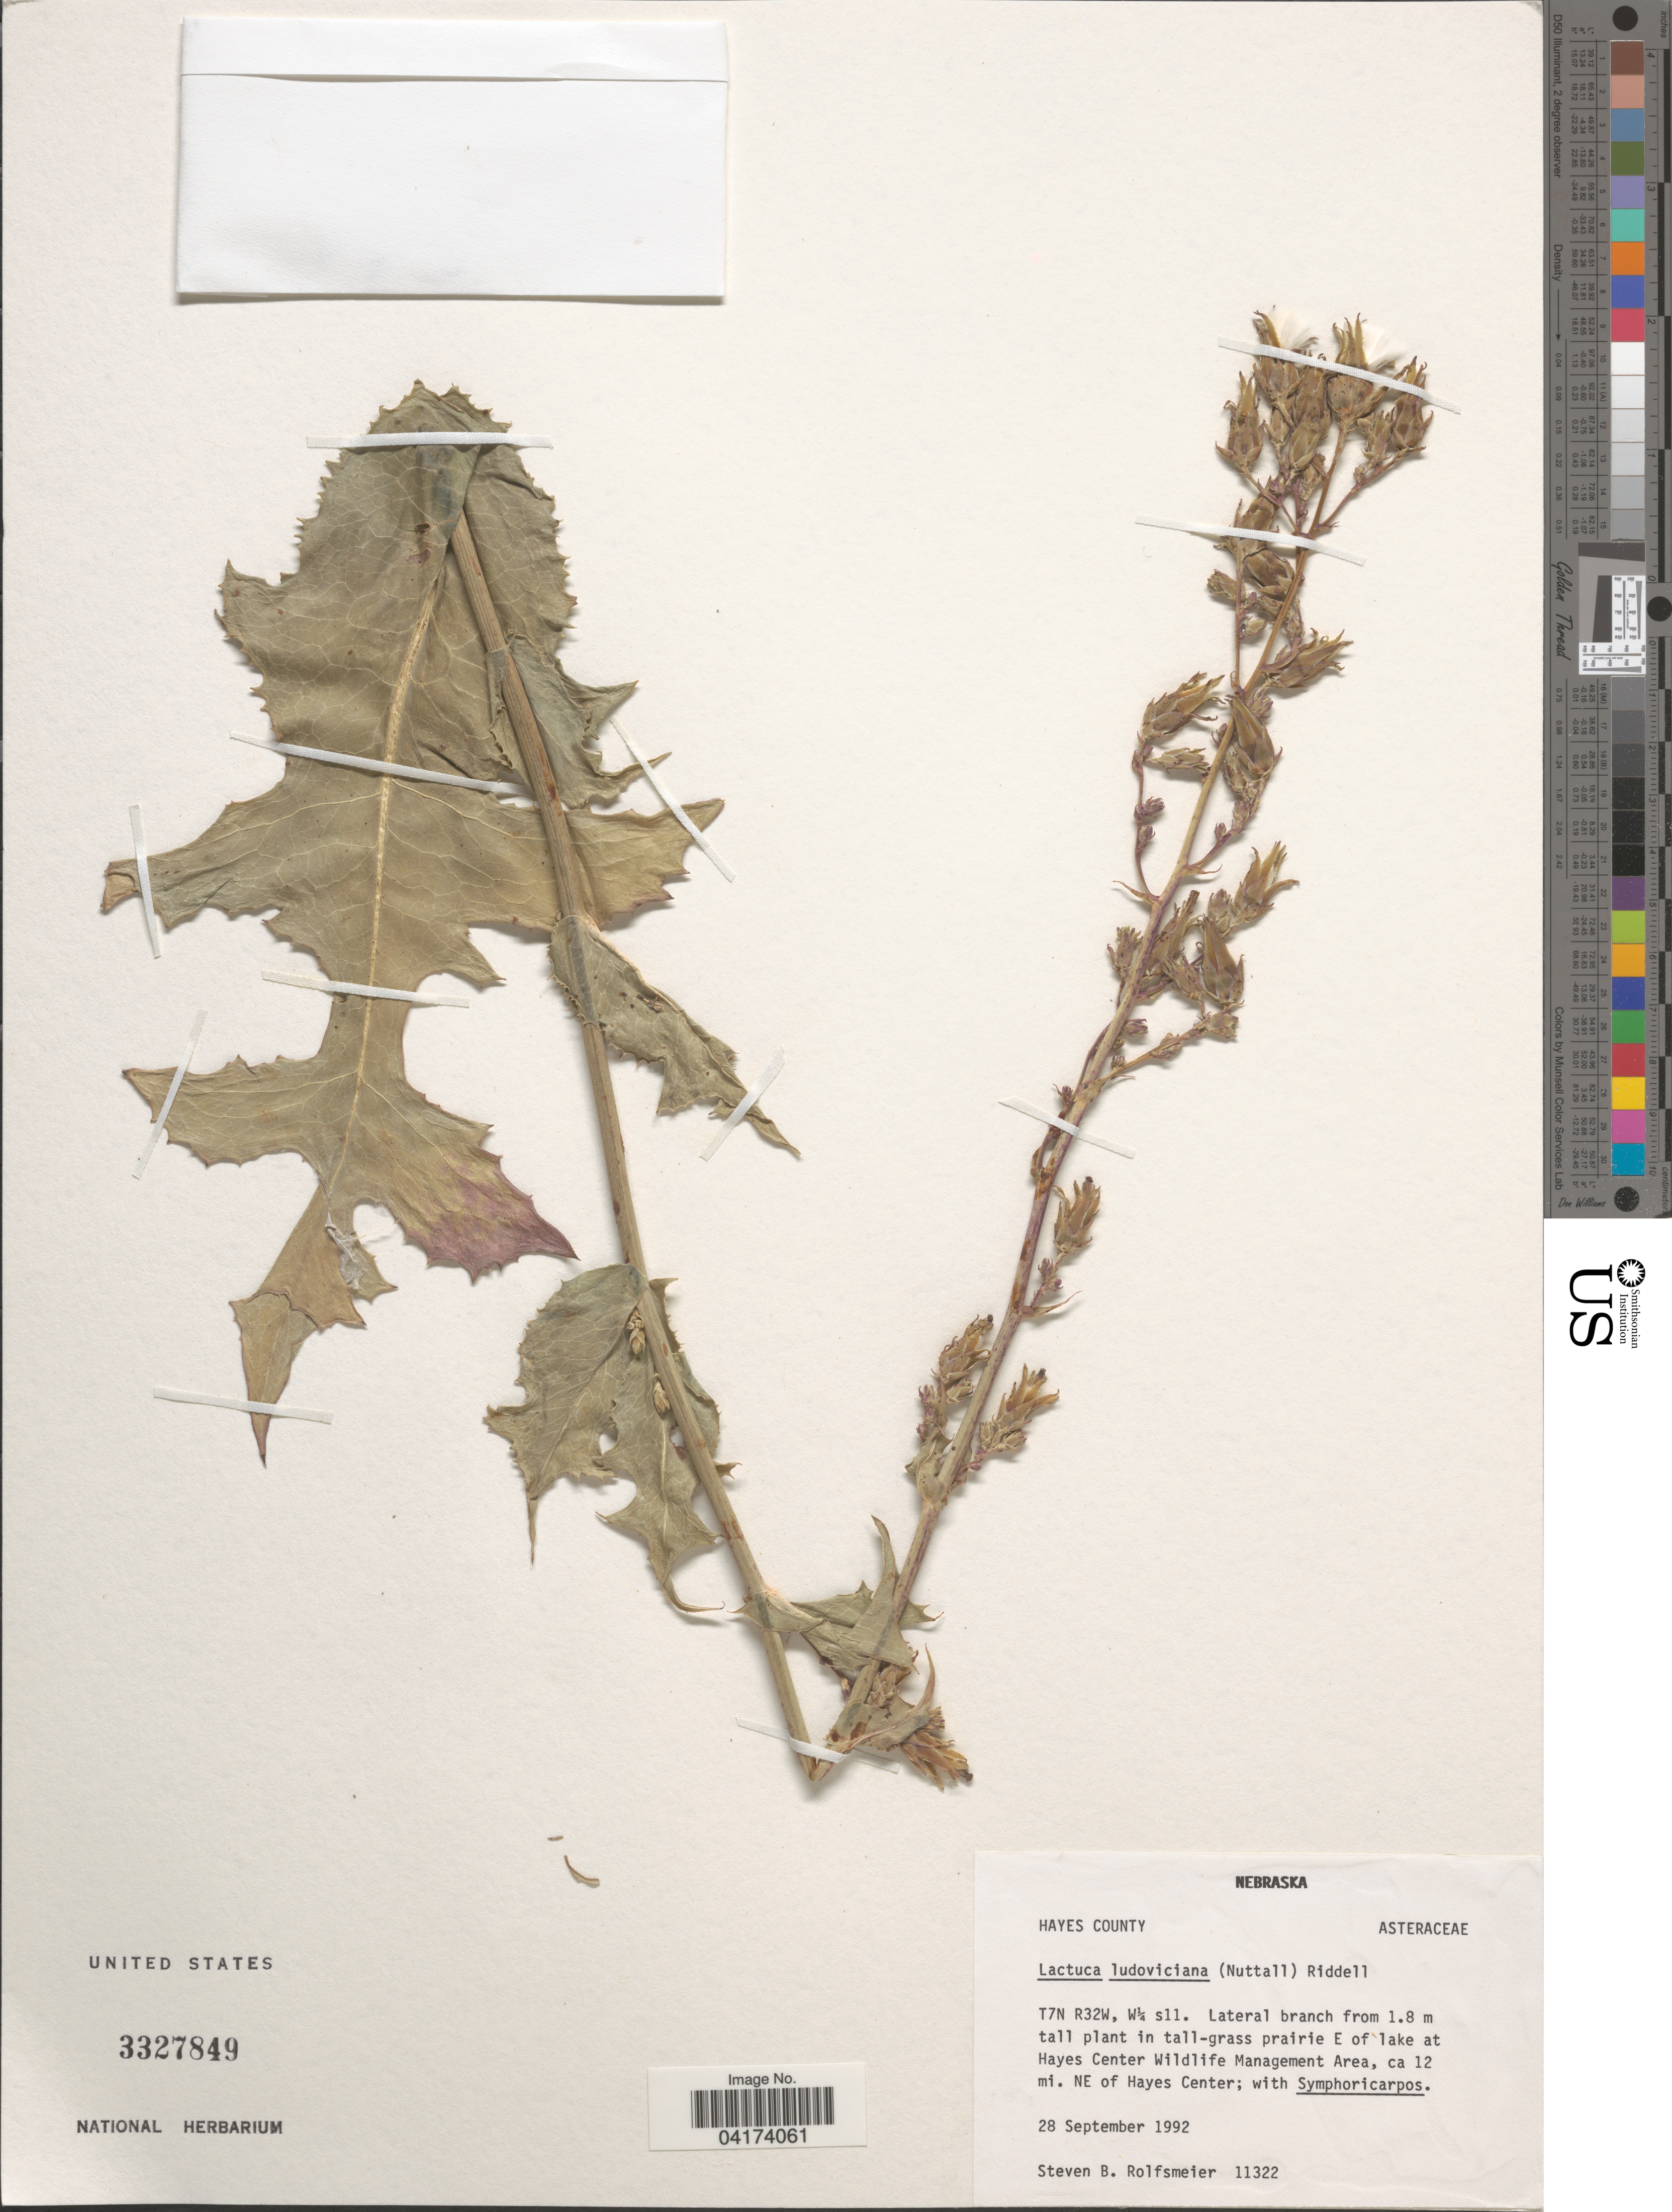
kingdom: Plantae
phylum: Tracheophyta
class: Magnoliopsida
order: Asterales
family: Asteraceae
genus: Lactuca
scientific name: Lactuca ludoviciana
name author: (Nutt.) Riddell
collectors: S. Rolfsmeier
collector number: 11322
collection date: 1992-09-28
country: United States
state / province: Nebraska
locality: Hayes County. T7N R32W, W¼ s11. Lateral branch from 1.8 m tall plant in tall-grass prairie E of lake at Hayes Center Wildlife Management Area, ca 12 mi. NE of Hayes Center.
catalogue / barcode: US 3327849